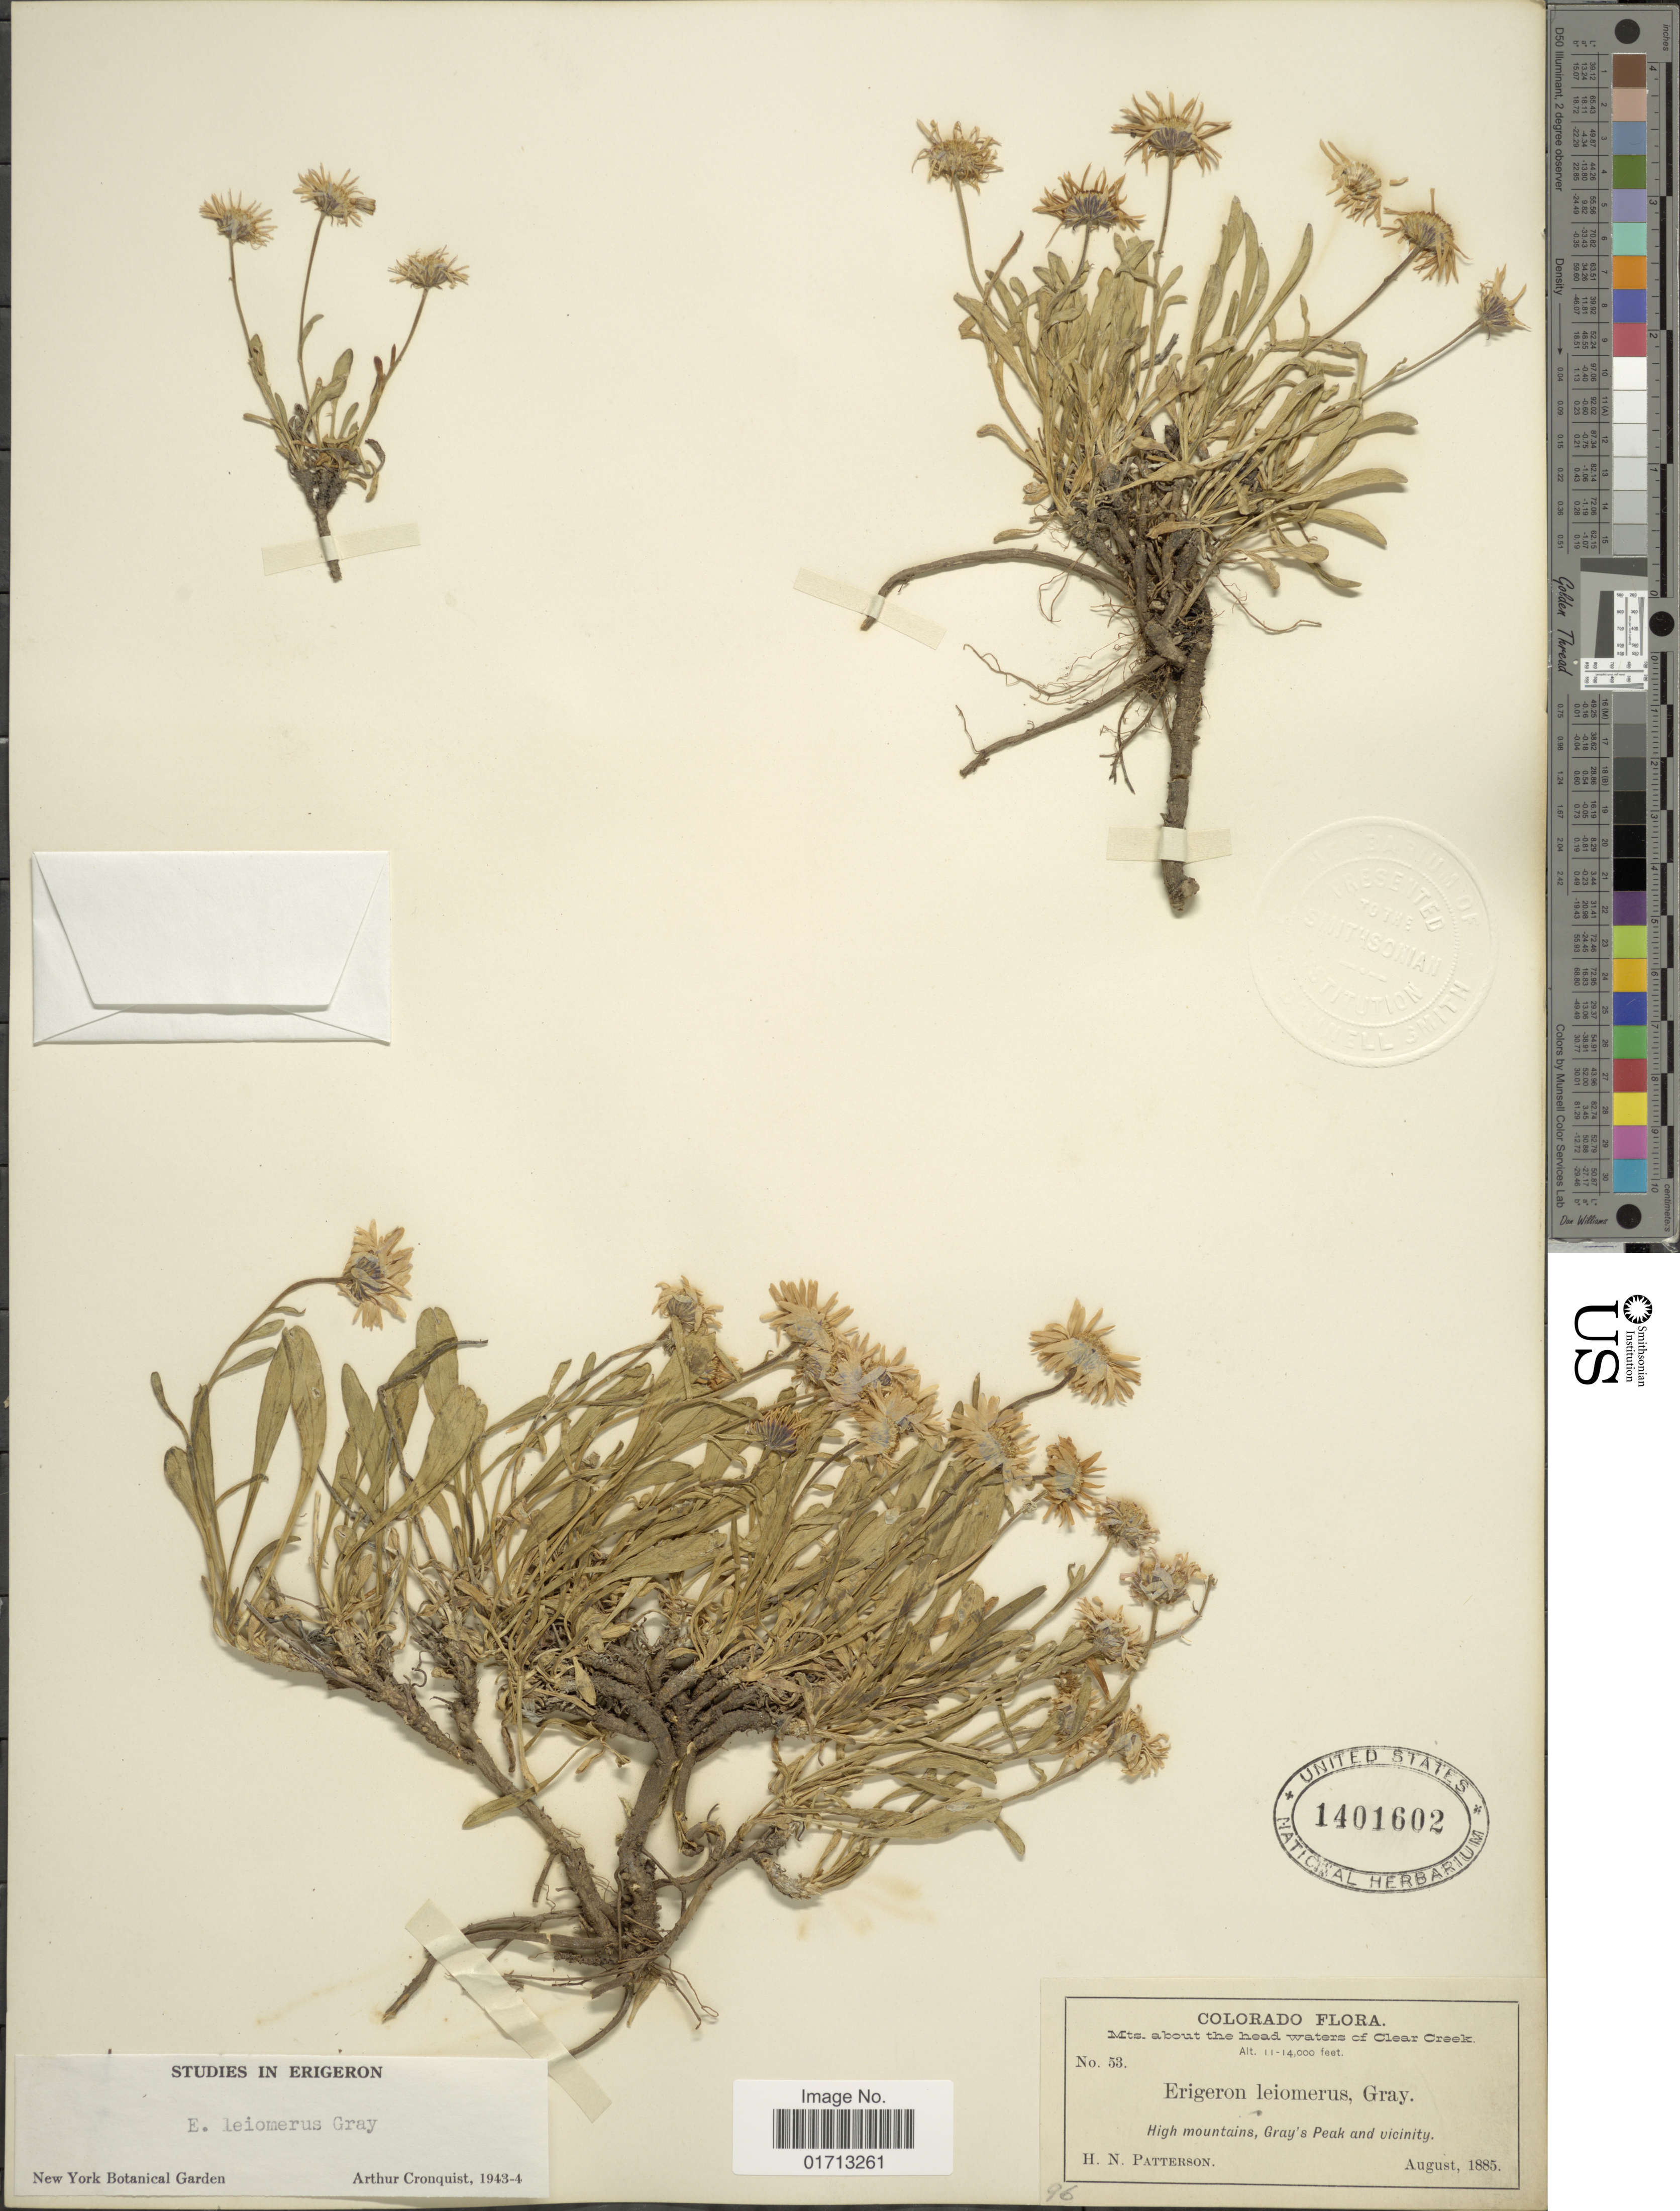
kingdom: Plantae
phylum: Tracheophyta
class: Magnoliopsida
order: Asterales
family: Asteraceae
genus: Erigeron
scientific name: Erigeron leiomerus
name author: A. Gray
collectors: H. N. Patterson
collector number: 53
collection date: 1885-08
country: United States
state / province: Colorado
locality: Mts. about the head waters of Clear Creek. High mountains, Gray's Peak and vicinity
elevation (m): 3353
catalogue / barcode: US 1401602